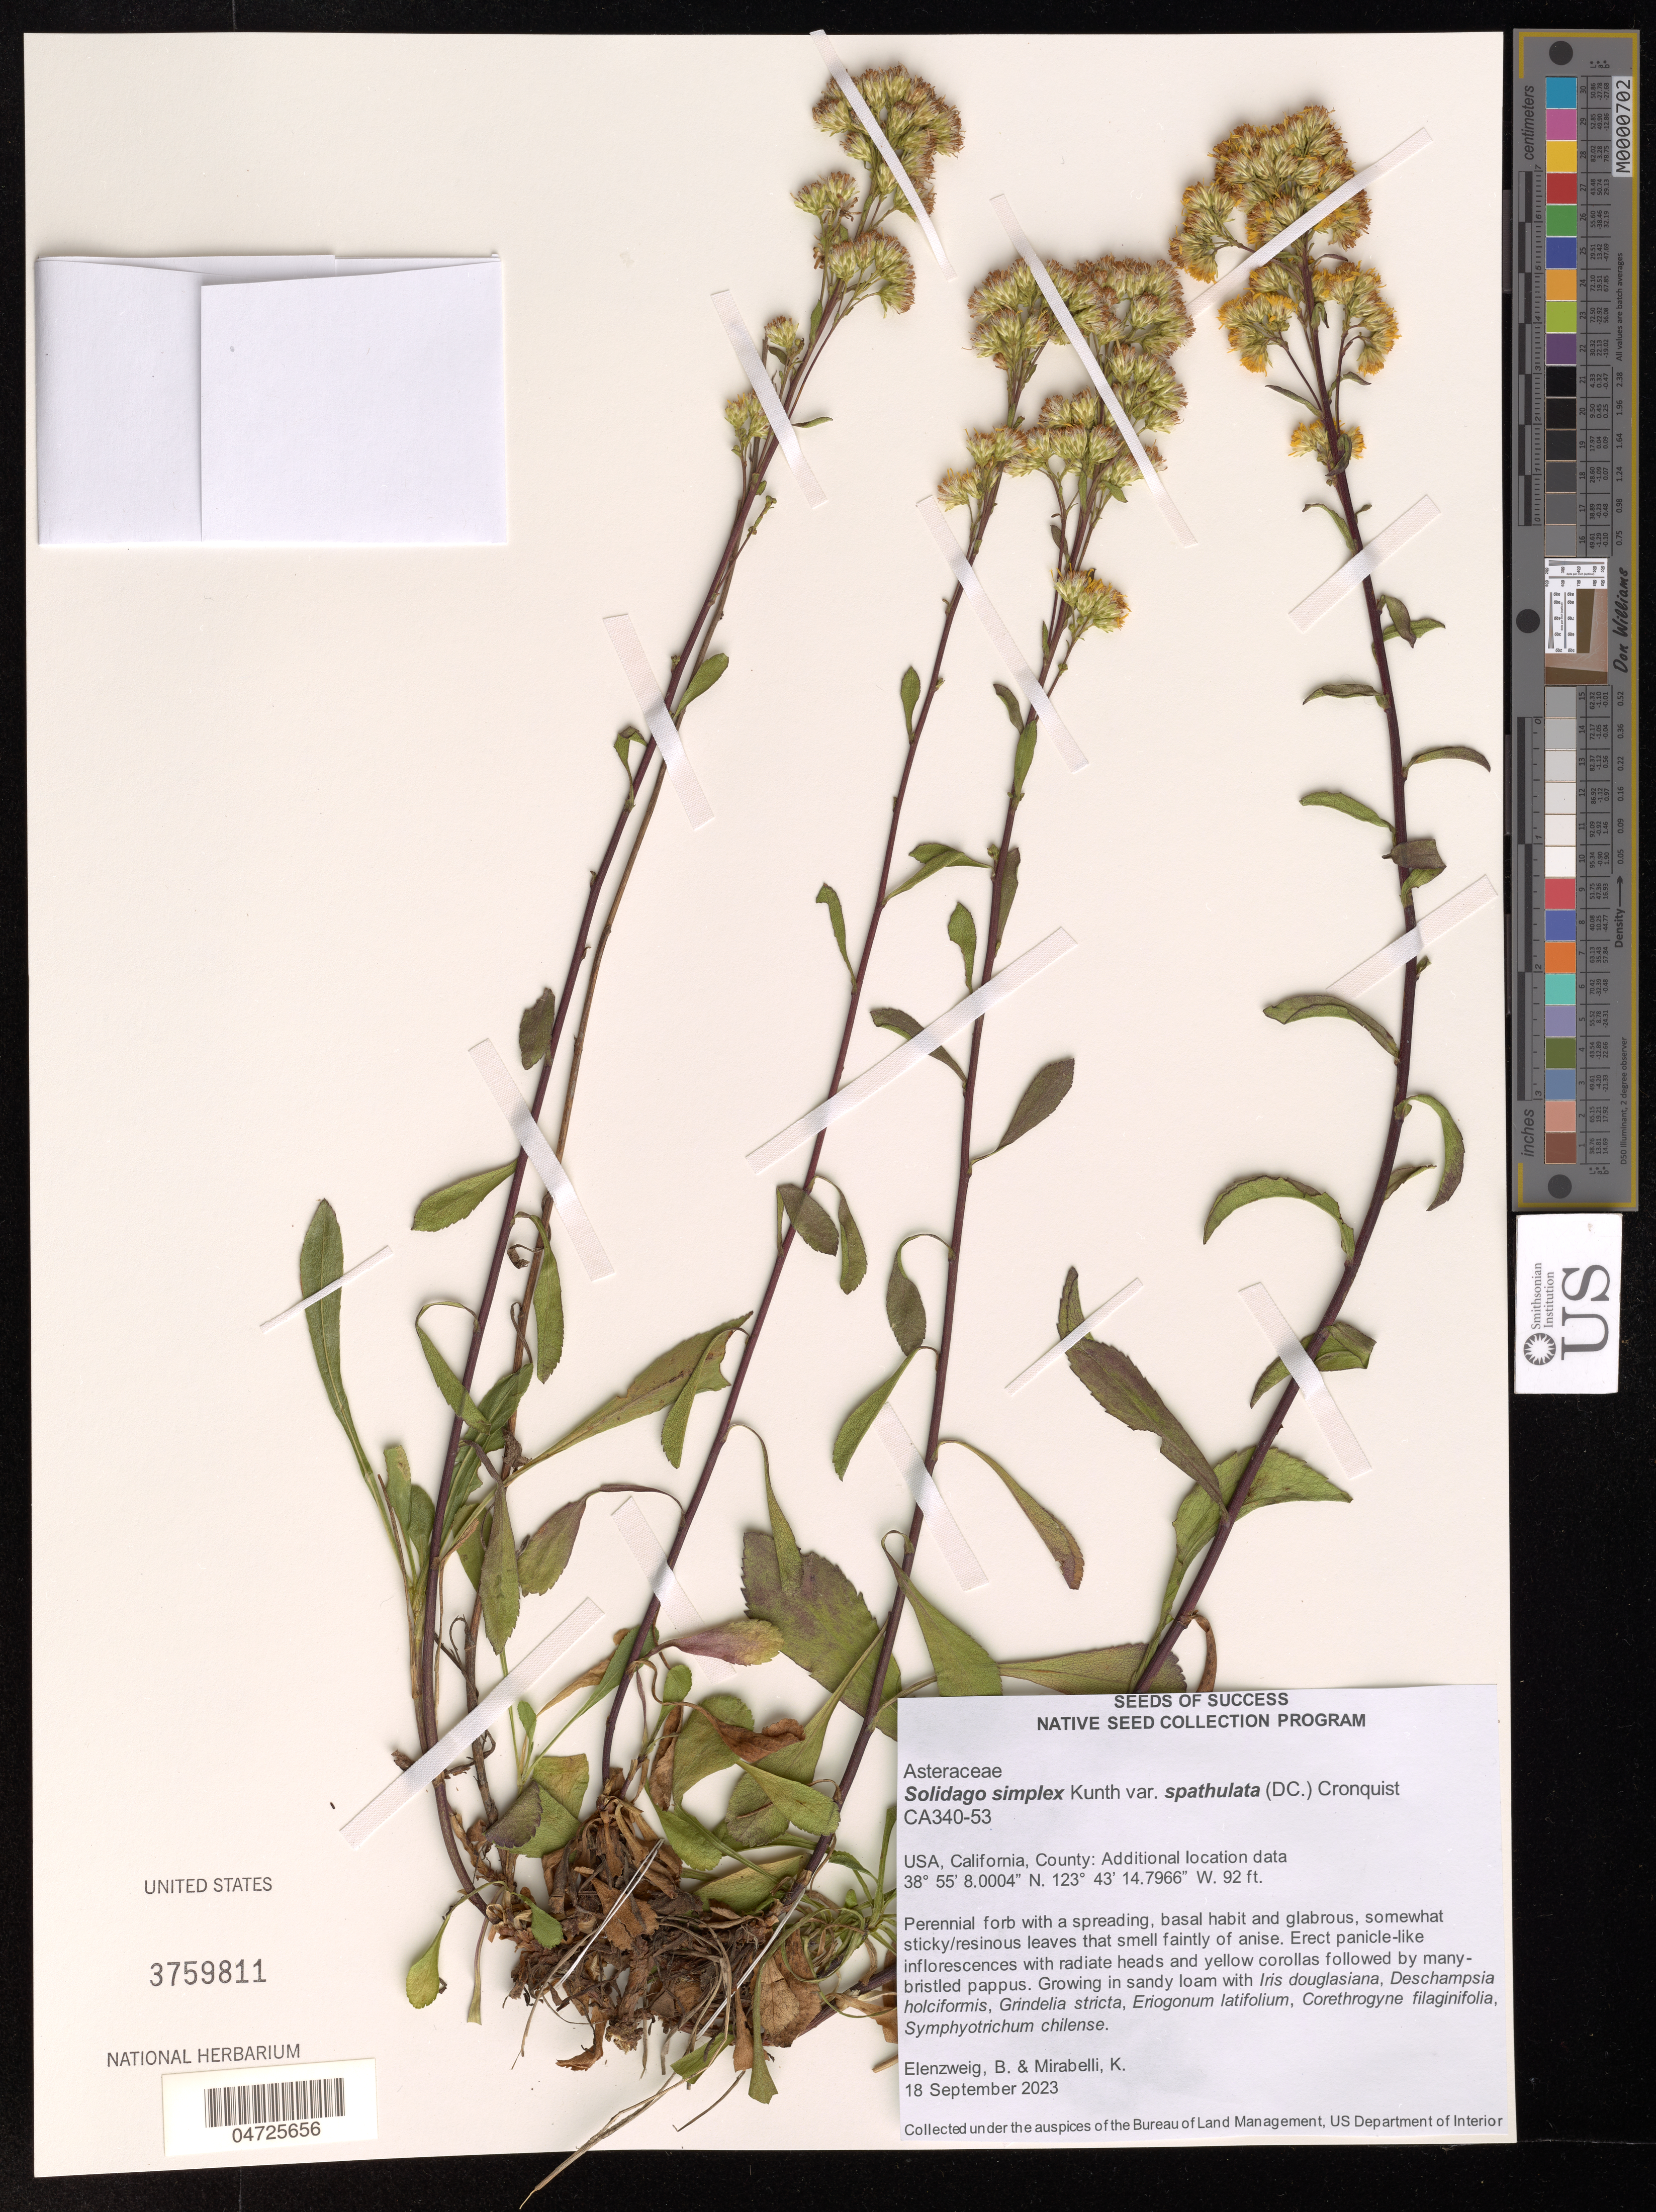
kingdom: Plantae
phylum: Tracheophyta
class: Magnoliopsida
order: Asterales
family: Asteraceae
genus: Solidago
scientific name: Solidago spathulata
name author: DC.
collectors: B. Elenzweig & K. Mirabelli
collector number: CA340-53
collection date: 2023-09-18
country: United States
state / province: California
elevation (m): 28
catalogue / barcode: US 3759811